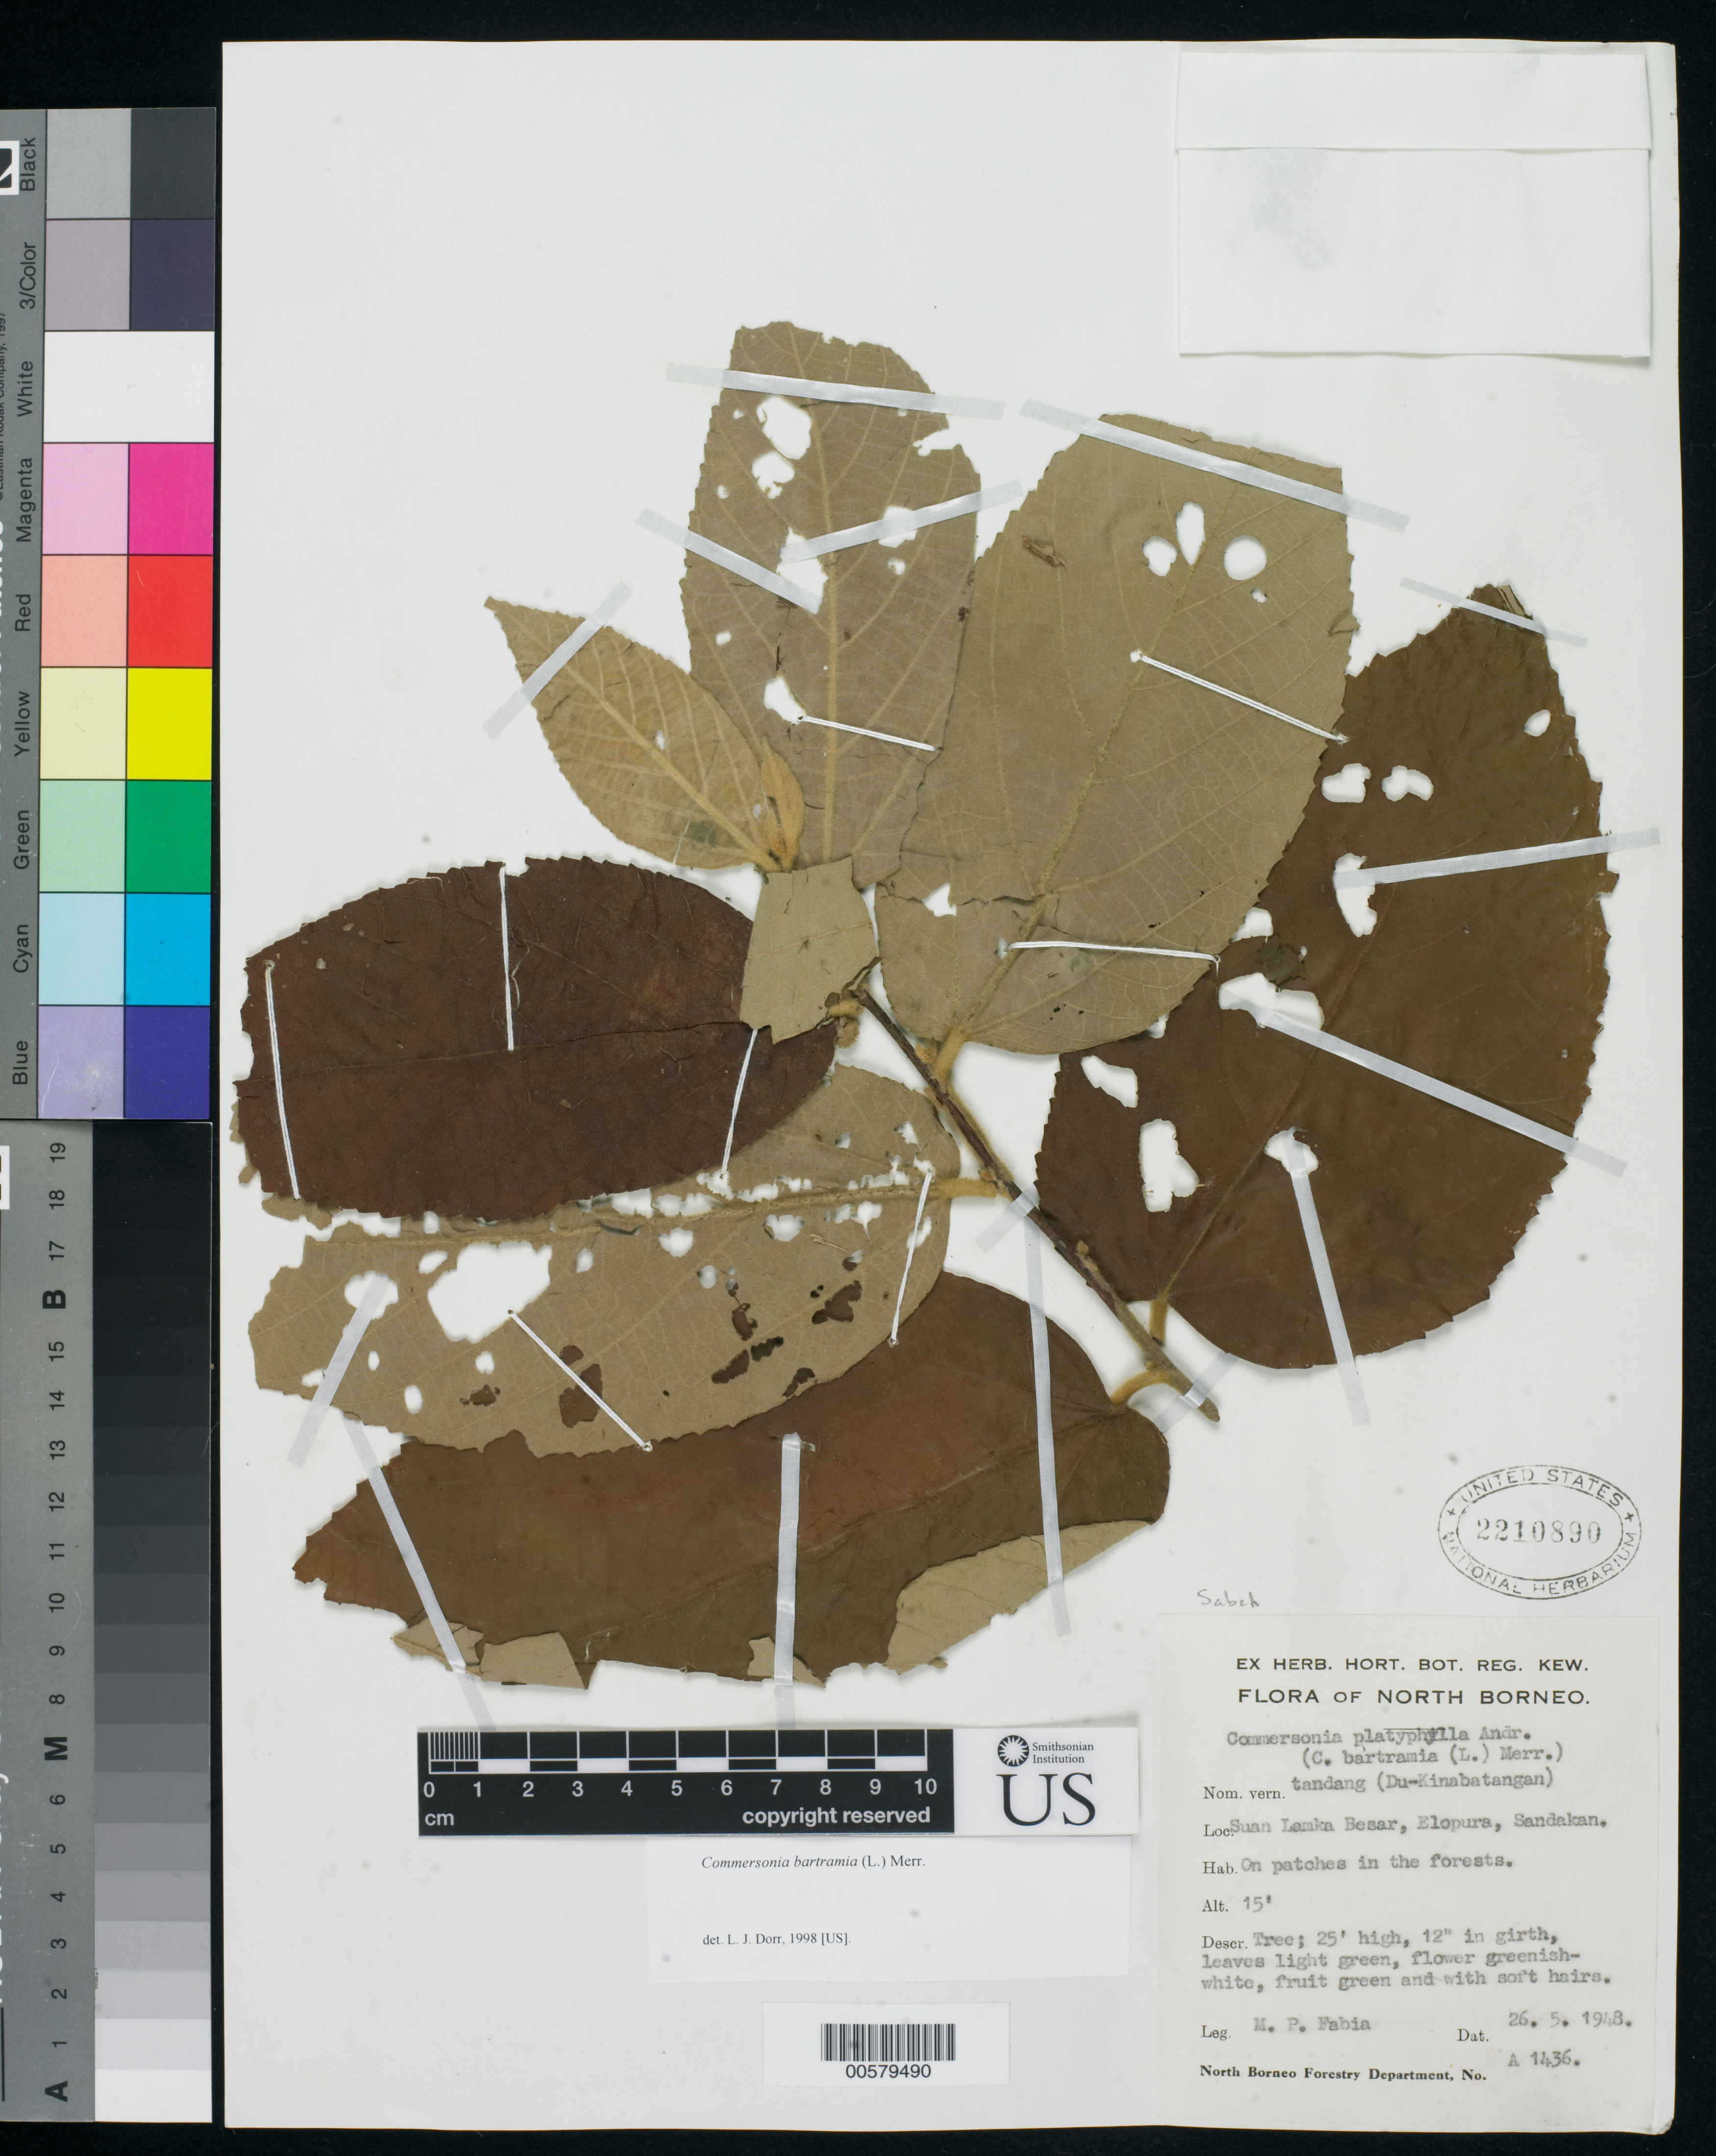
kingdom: Plantae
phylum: Tracheophyta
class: Magnoliopsida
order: Malvales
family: Malvaceae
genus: Commersonia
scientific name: Commersonia bartramia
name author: (L.) Merr.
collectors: M. Fabia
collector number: A1436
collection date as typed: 26 May 1948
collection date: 1948-05-26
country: Malaysia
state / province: Sabah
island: Borneo I.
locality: North Borneo, Suan Lemka Besar, Elopura, Sandakan.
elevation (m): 5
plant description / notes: Common name: Tandang; Common name language: Du-Kinabatangen; US, A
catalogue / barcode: US 2210890